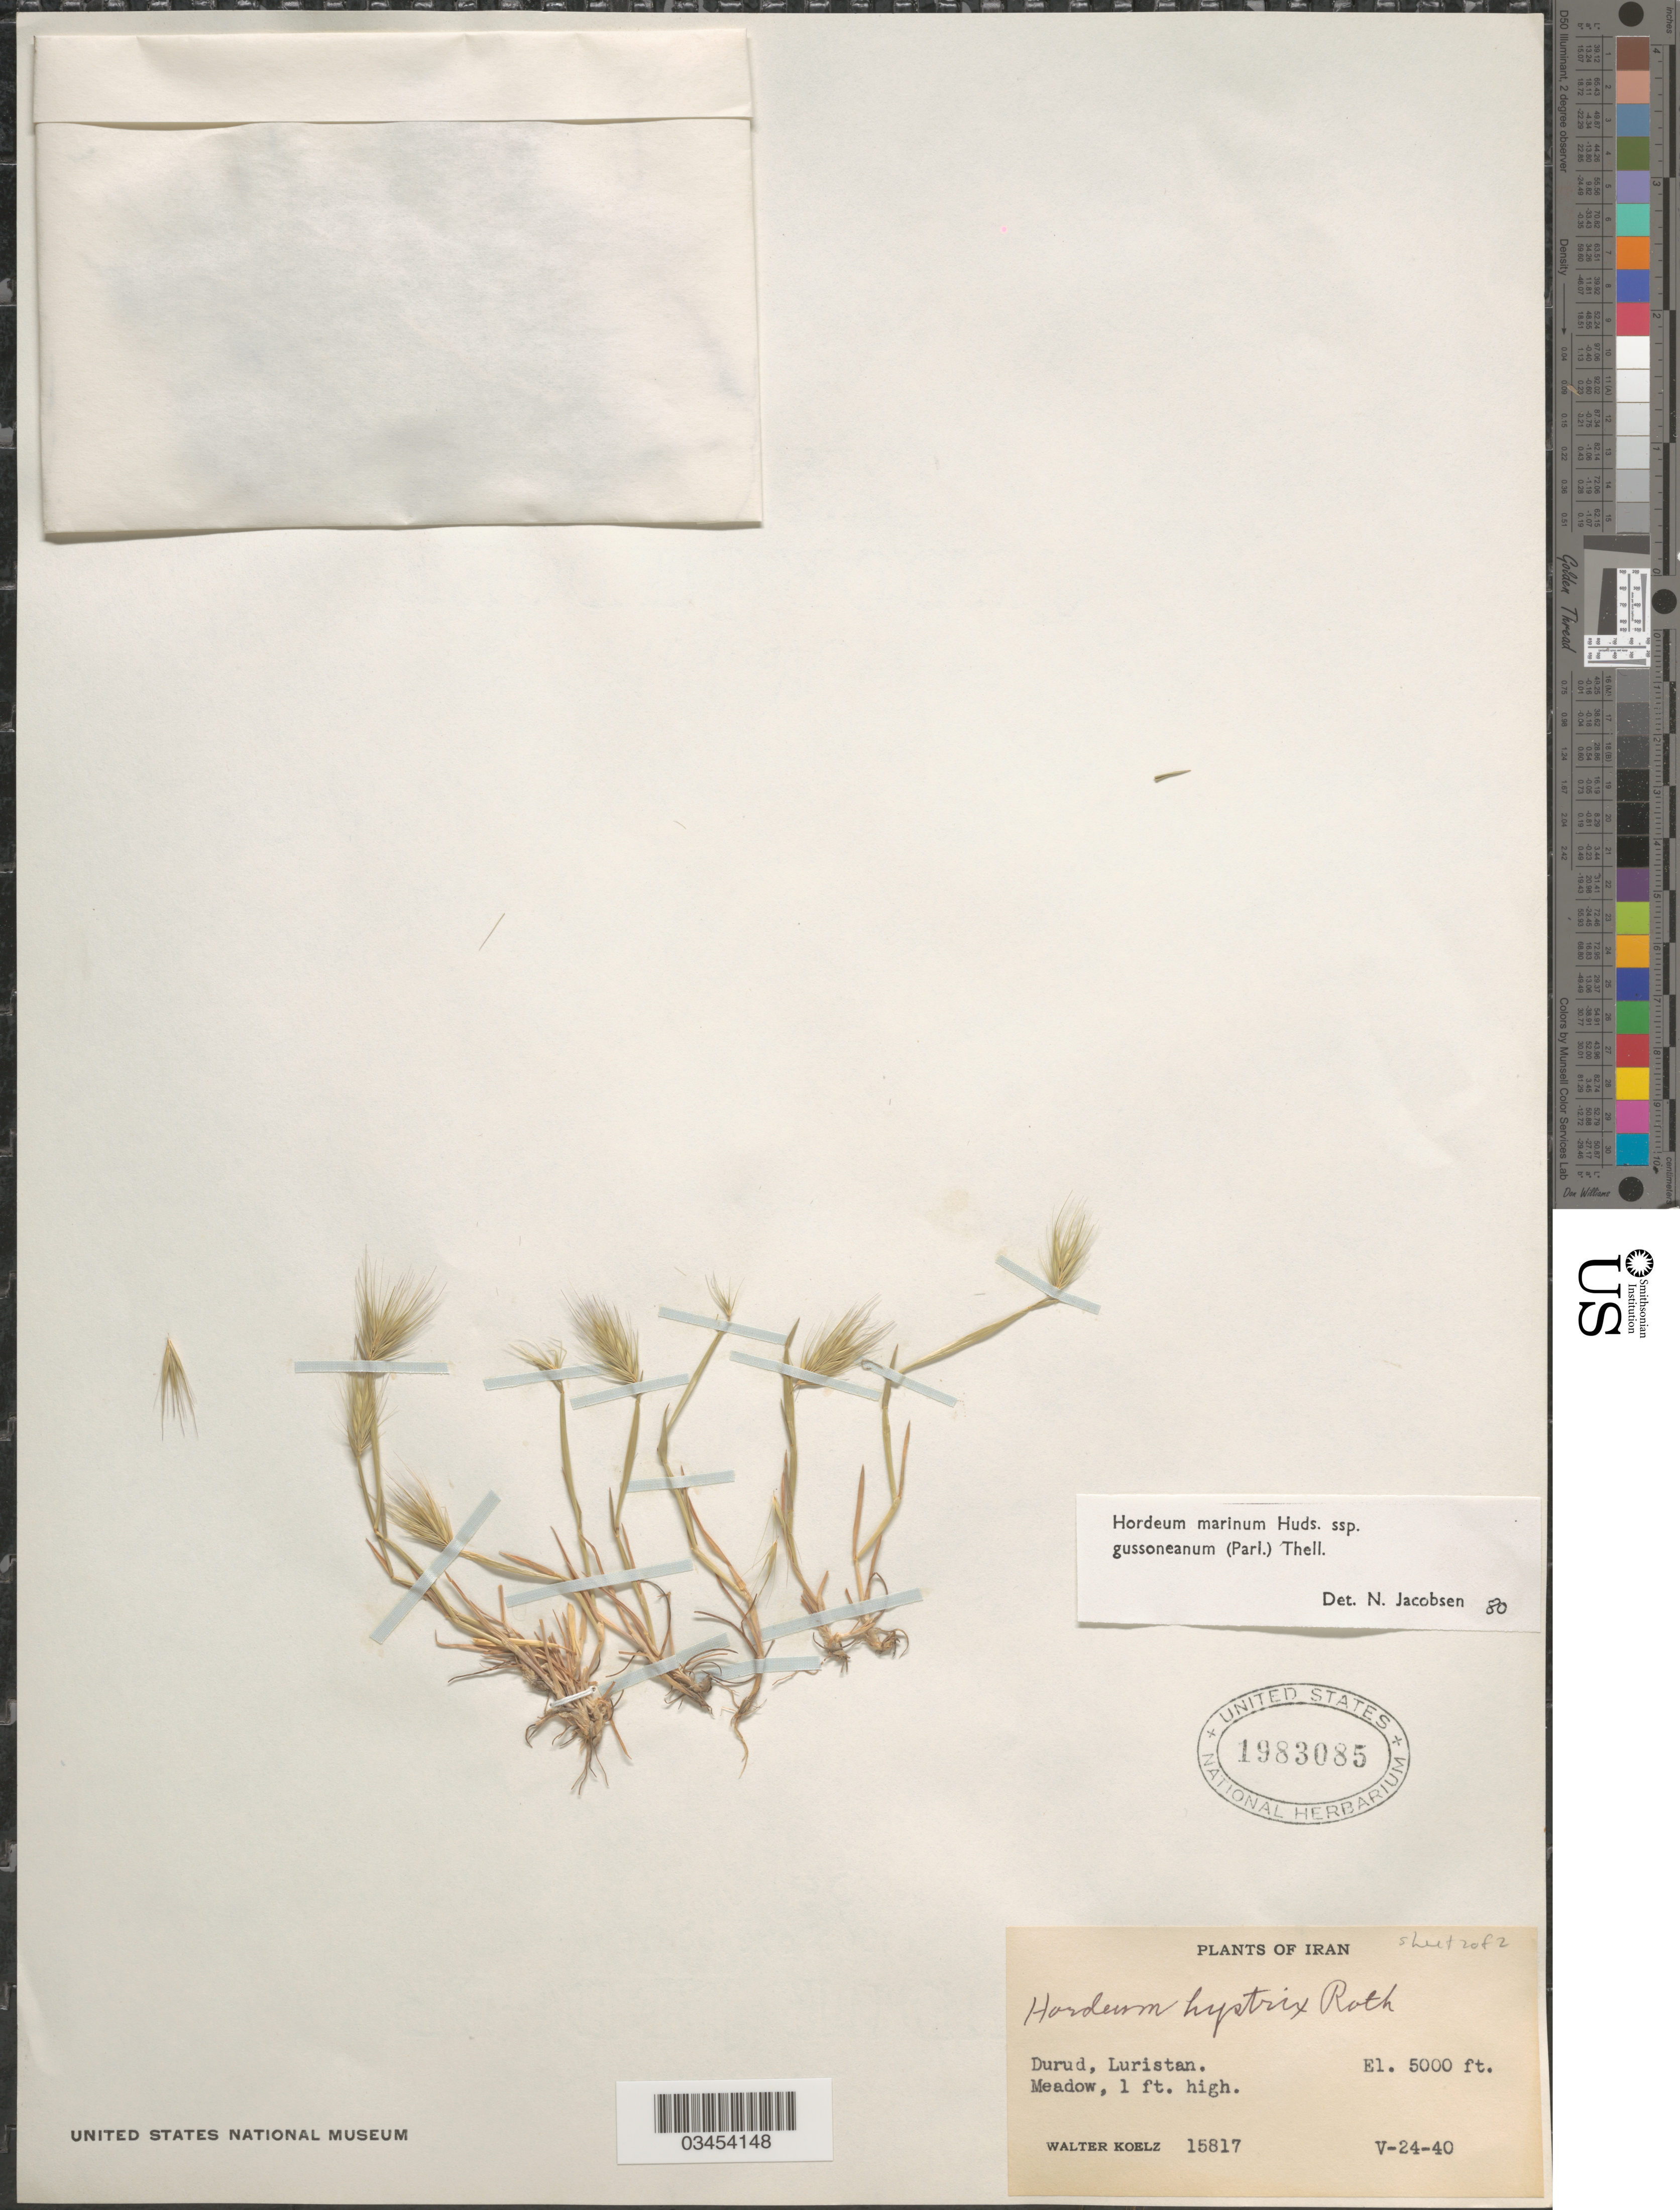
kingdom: Plantae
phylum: Tracheophyta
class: Liliopsida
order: Poales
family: Poaceae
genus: Hordeum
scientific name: Hordeum marinum subsp. gussoneanum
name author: (Parl.) Thell.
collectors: W. N. Koelz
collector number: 15817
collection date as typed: Transcribed d/m/y: 24/5/40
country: Iran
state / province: Lorestan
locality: Durud, Luristan.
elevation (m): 1524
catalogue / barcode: US 1983085